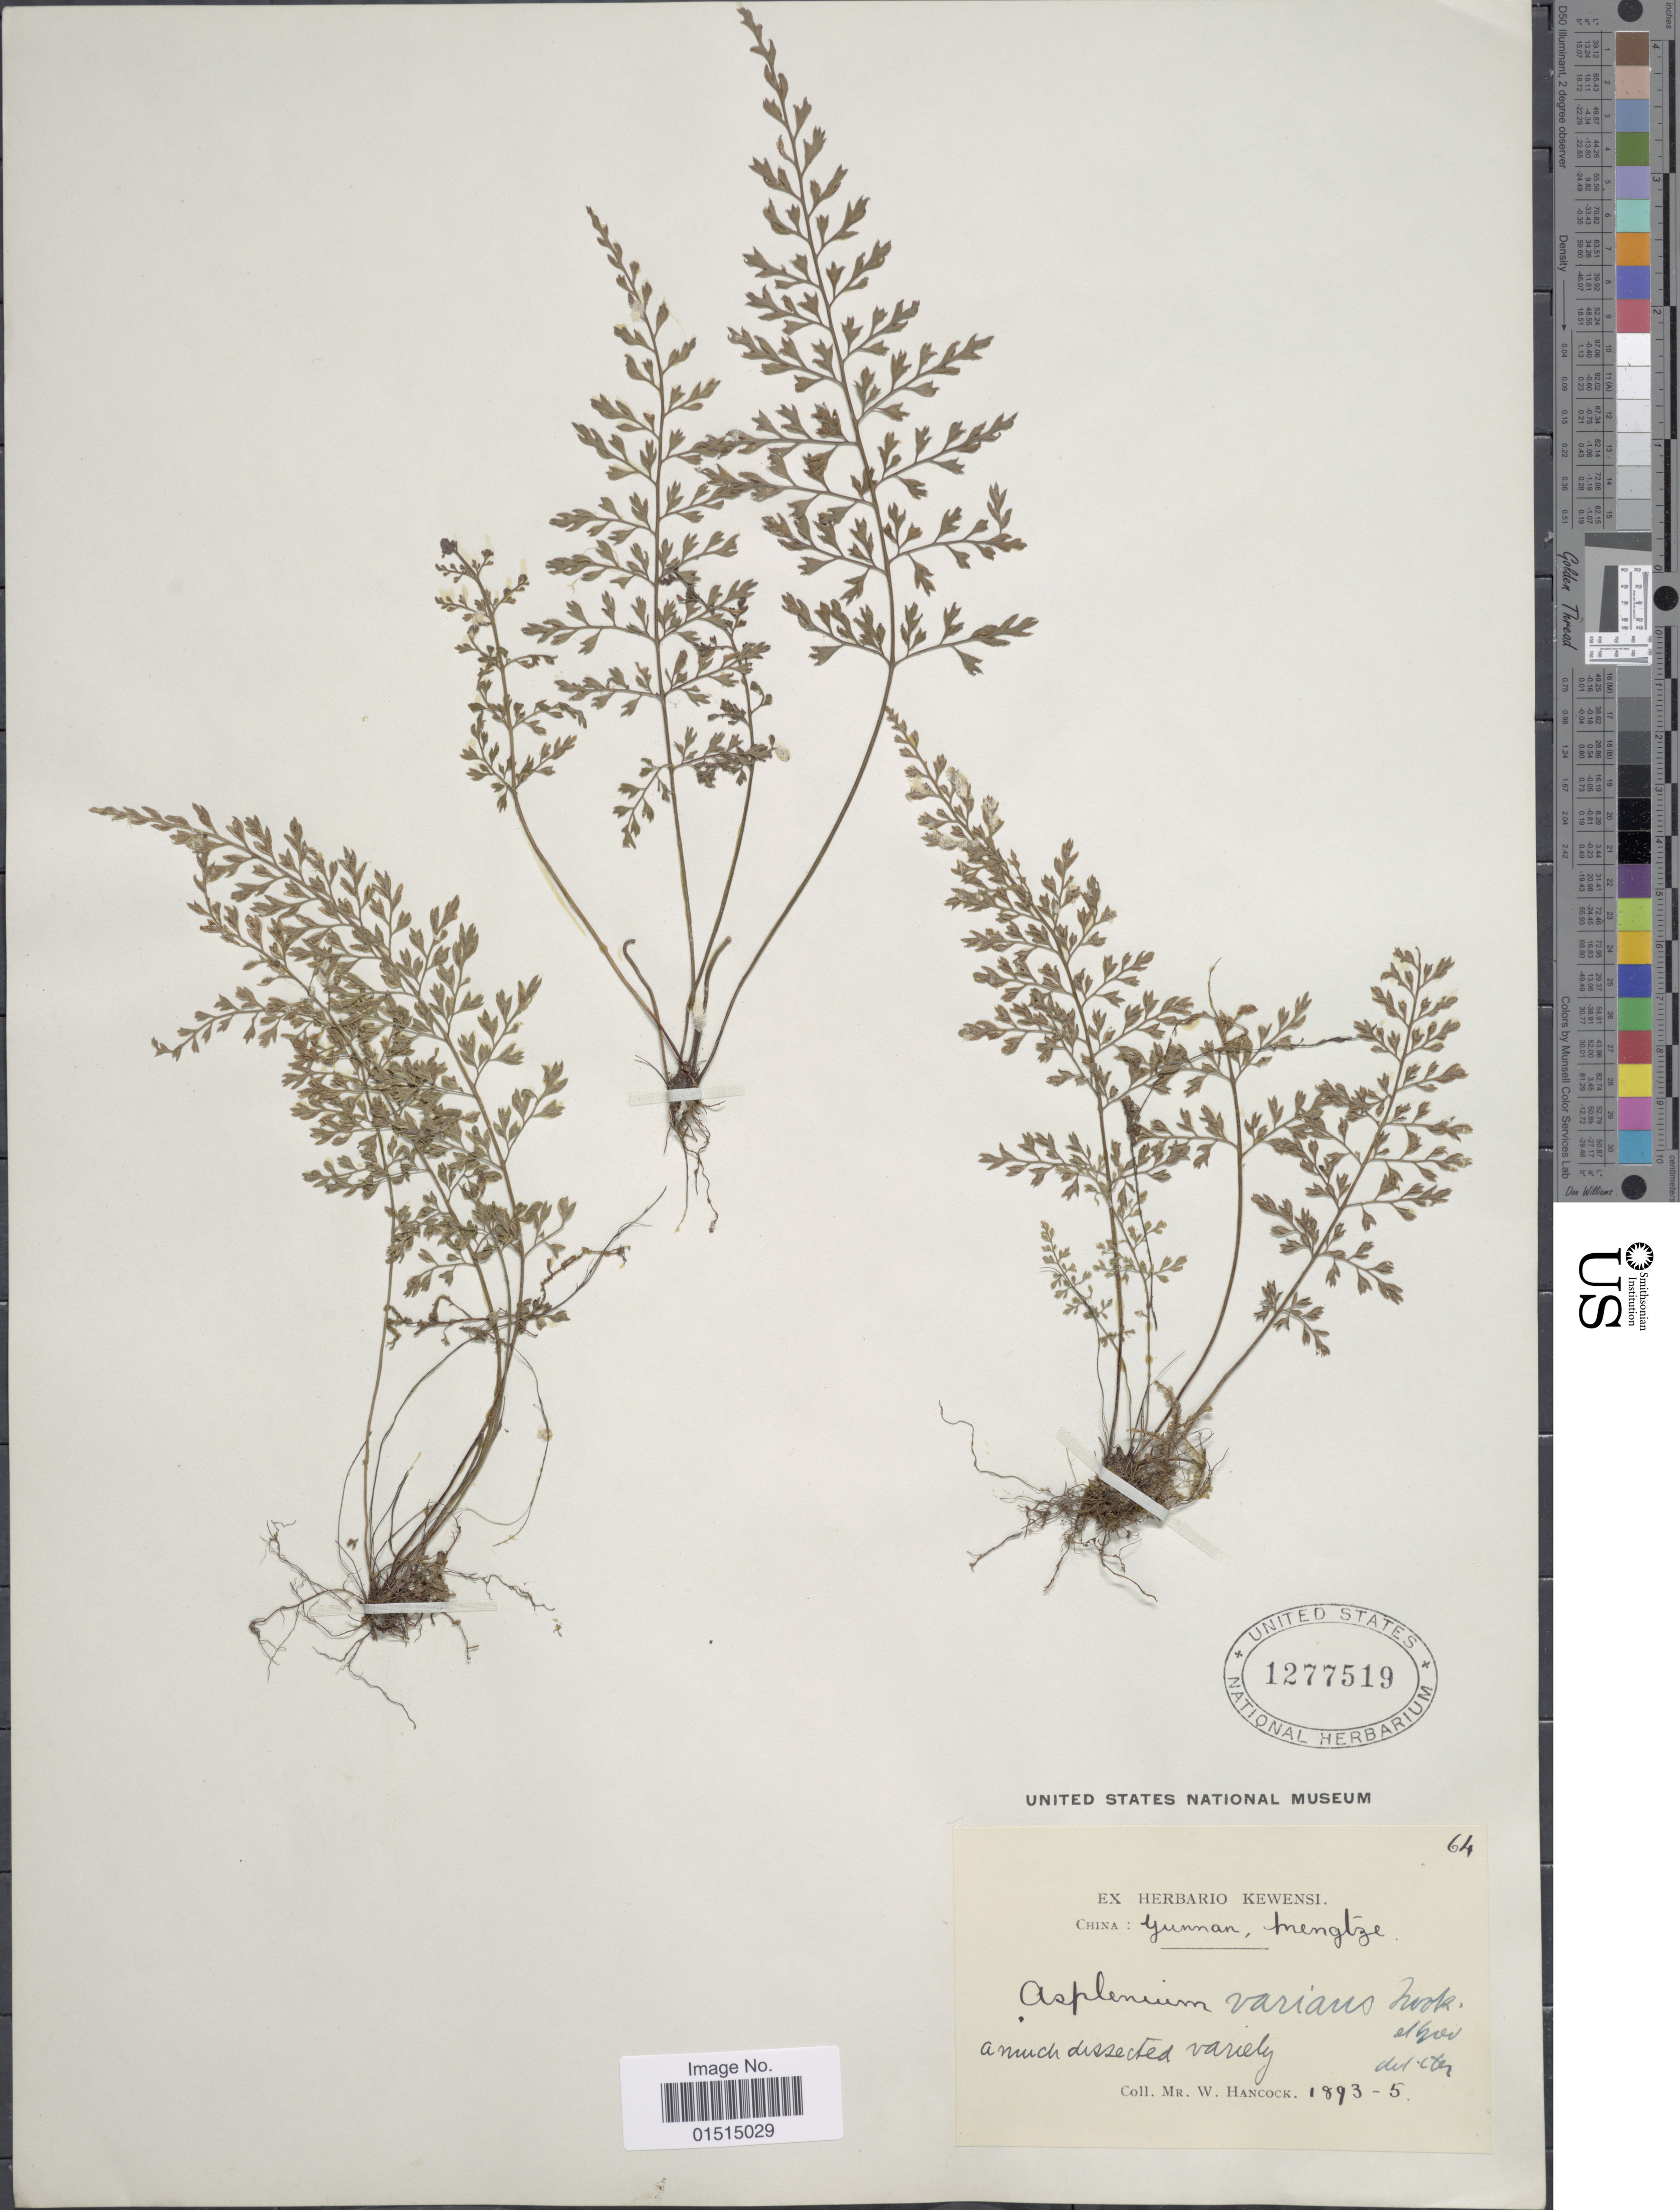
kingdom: Plantae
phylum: Tracheophyta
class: Polypodiopsida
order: Polypodiales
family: Aspleniaceae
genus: Asplenium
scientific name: Asplenium laciniatum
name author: D. Don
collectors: W. Hancock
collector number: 64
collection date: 1893/1895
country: China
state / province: Yunnan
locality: Mengtze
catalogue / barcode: US 1277519